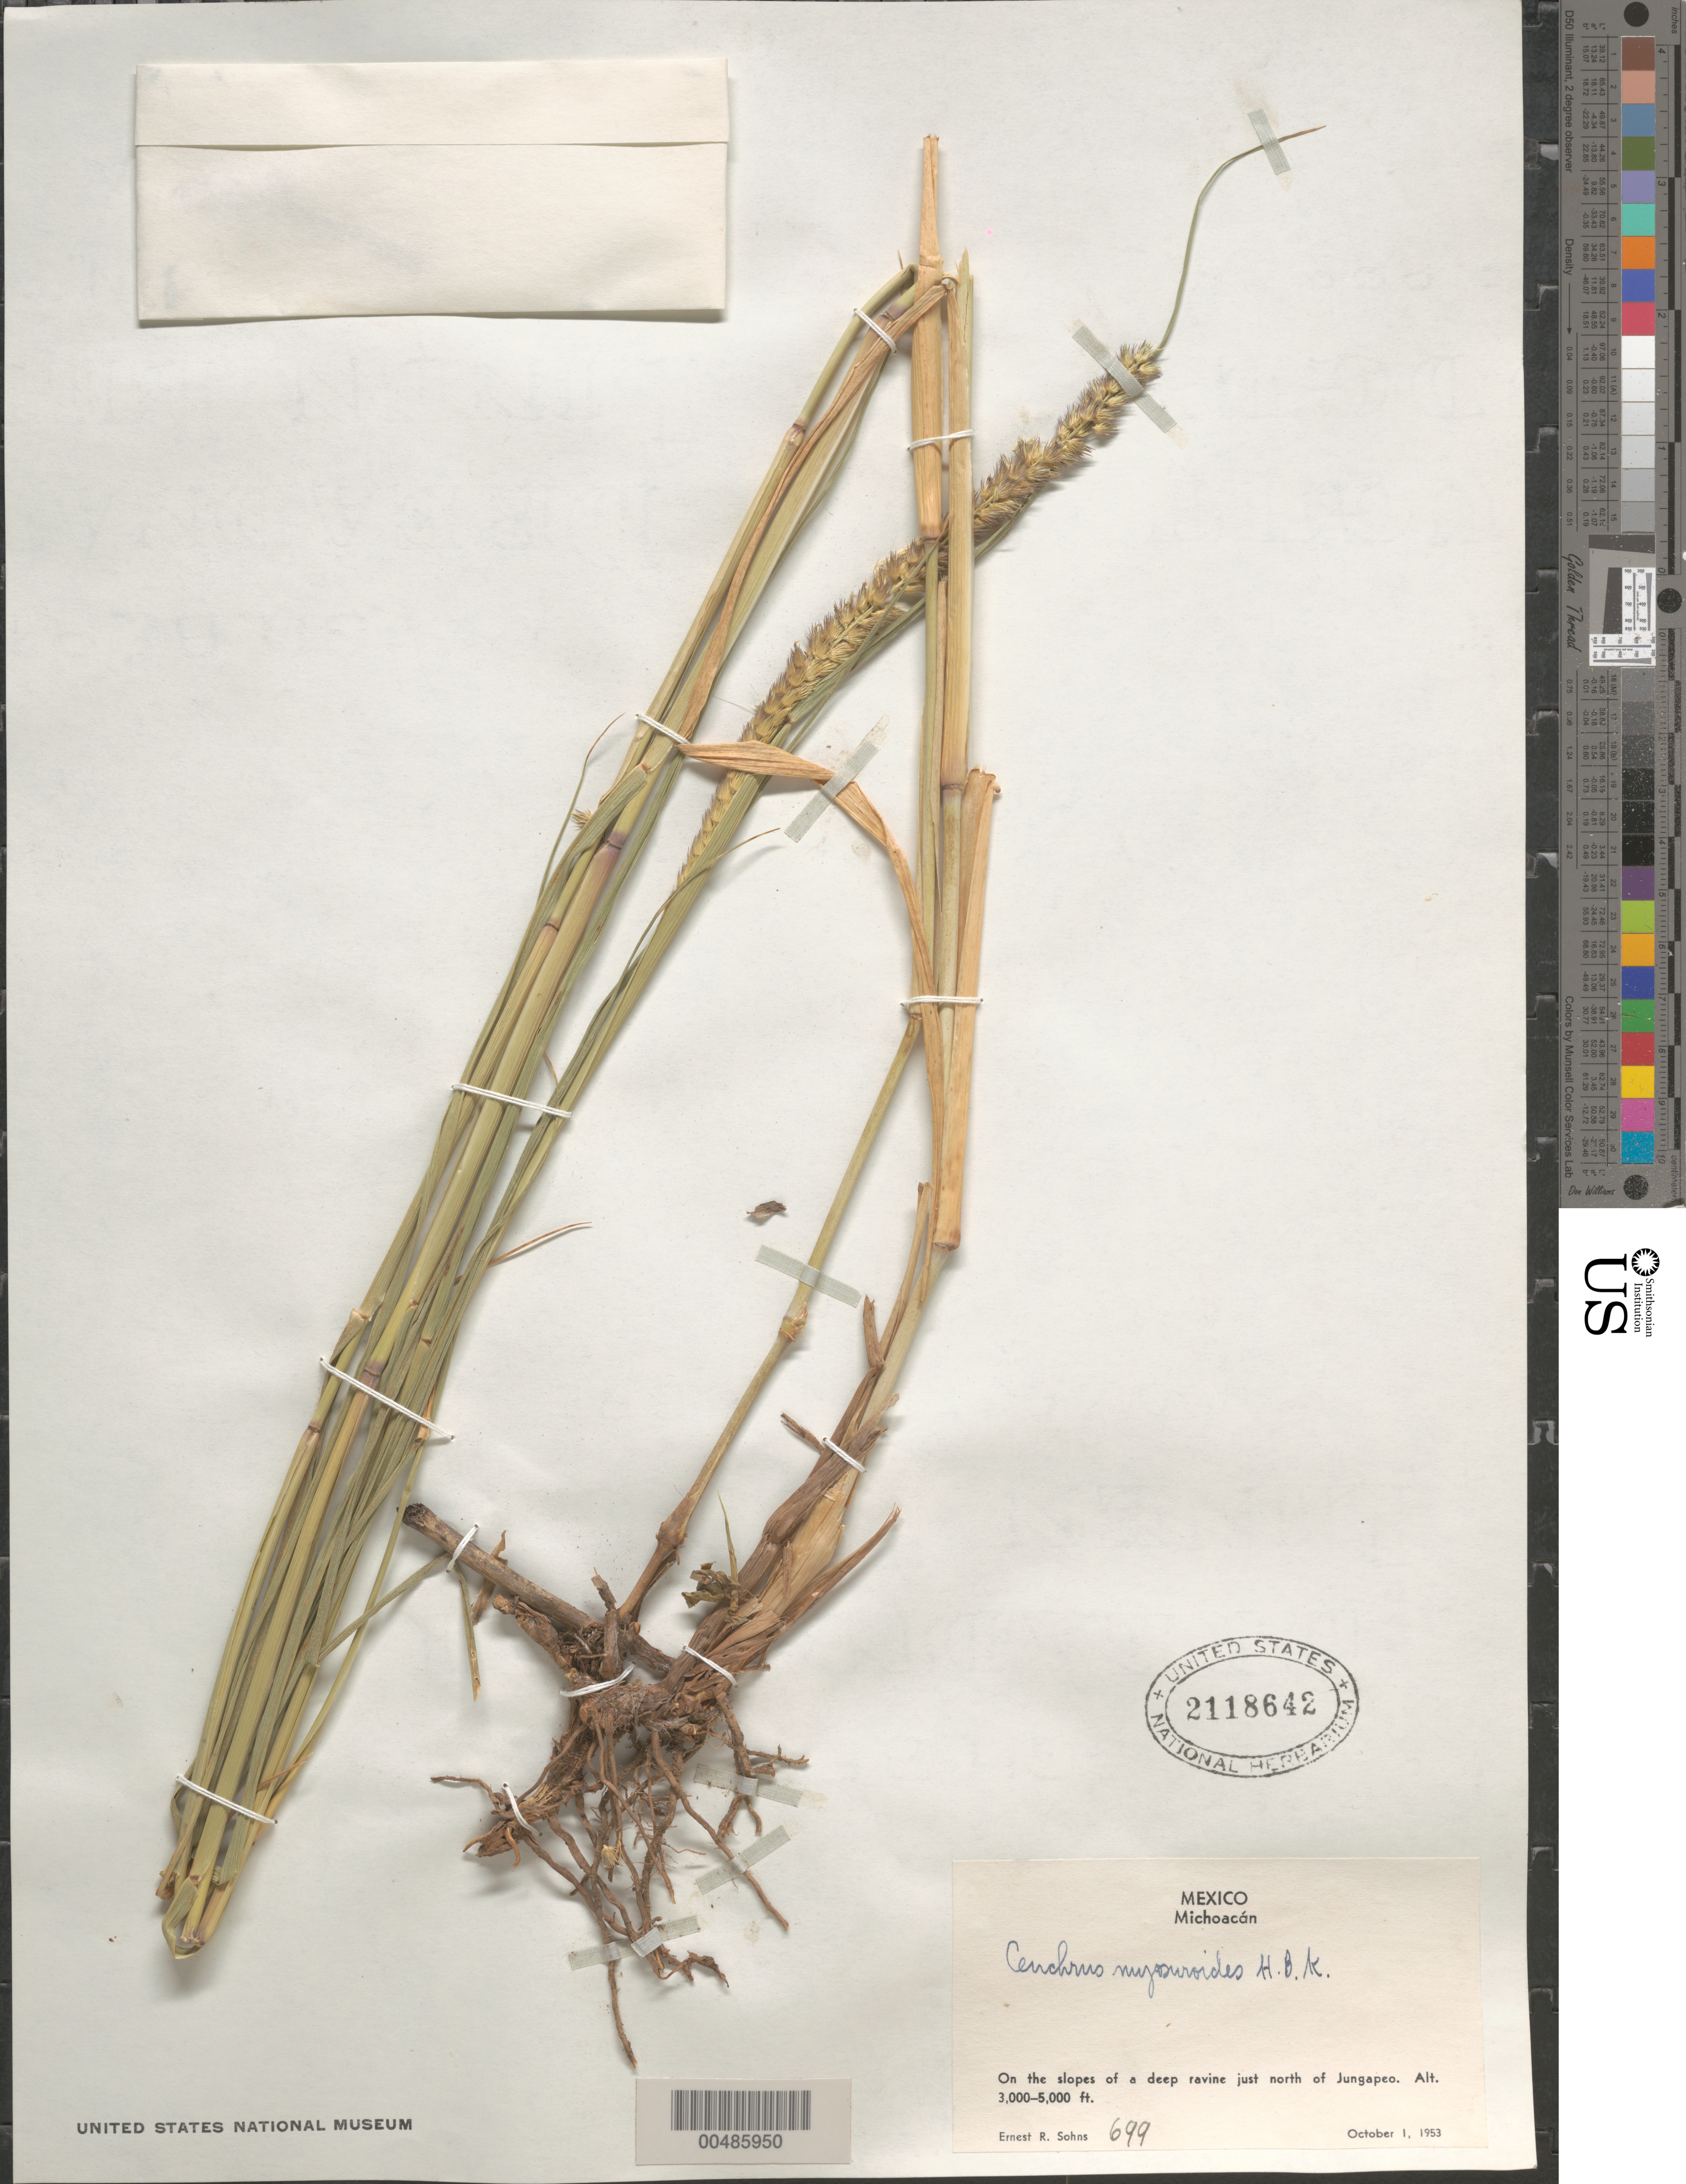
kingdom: Plantae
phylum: Tracheophyta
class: Liliopsida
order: Poales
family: Poaceae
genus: Cenchrus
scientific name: Cenchrus myosuroides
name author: Kunth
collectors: E. R. Sohns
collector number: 699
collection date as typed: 1 Oct 1953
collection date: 1953-10-01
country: Mexico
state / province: Michoacán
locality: Just N of Jungapeo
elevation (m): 914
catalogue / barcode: US 2118642